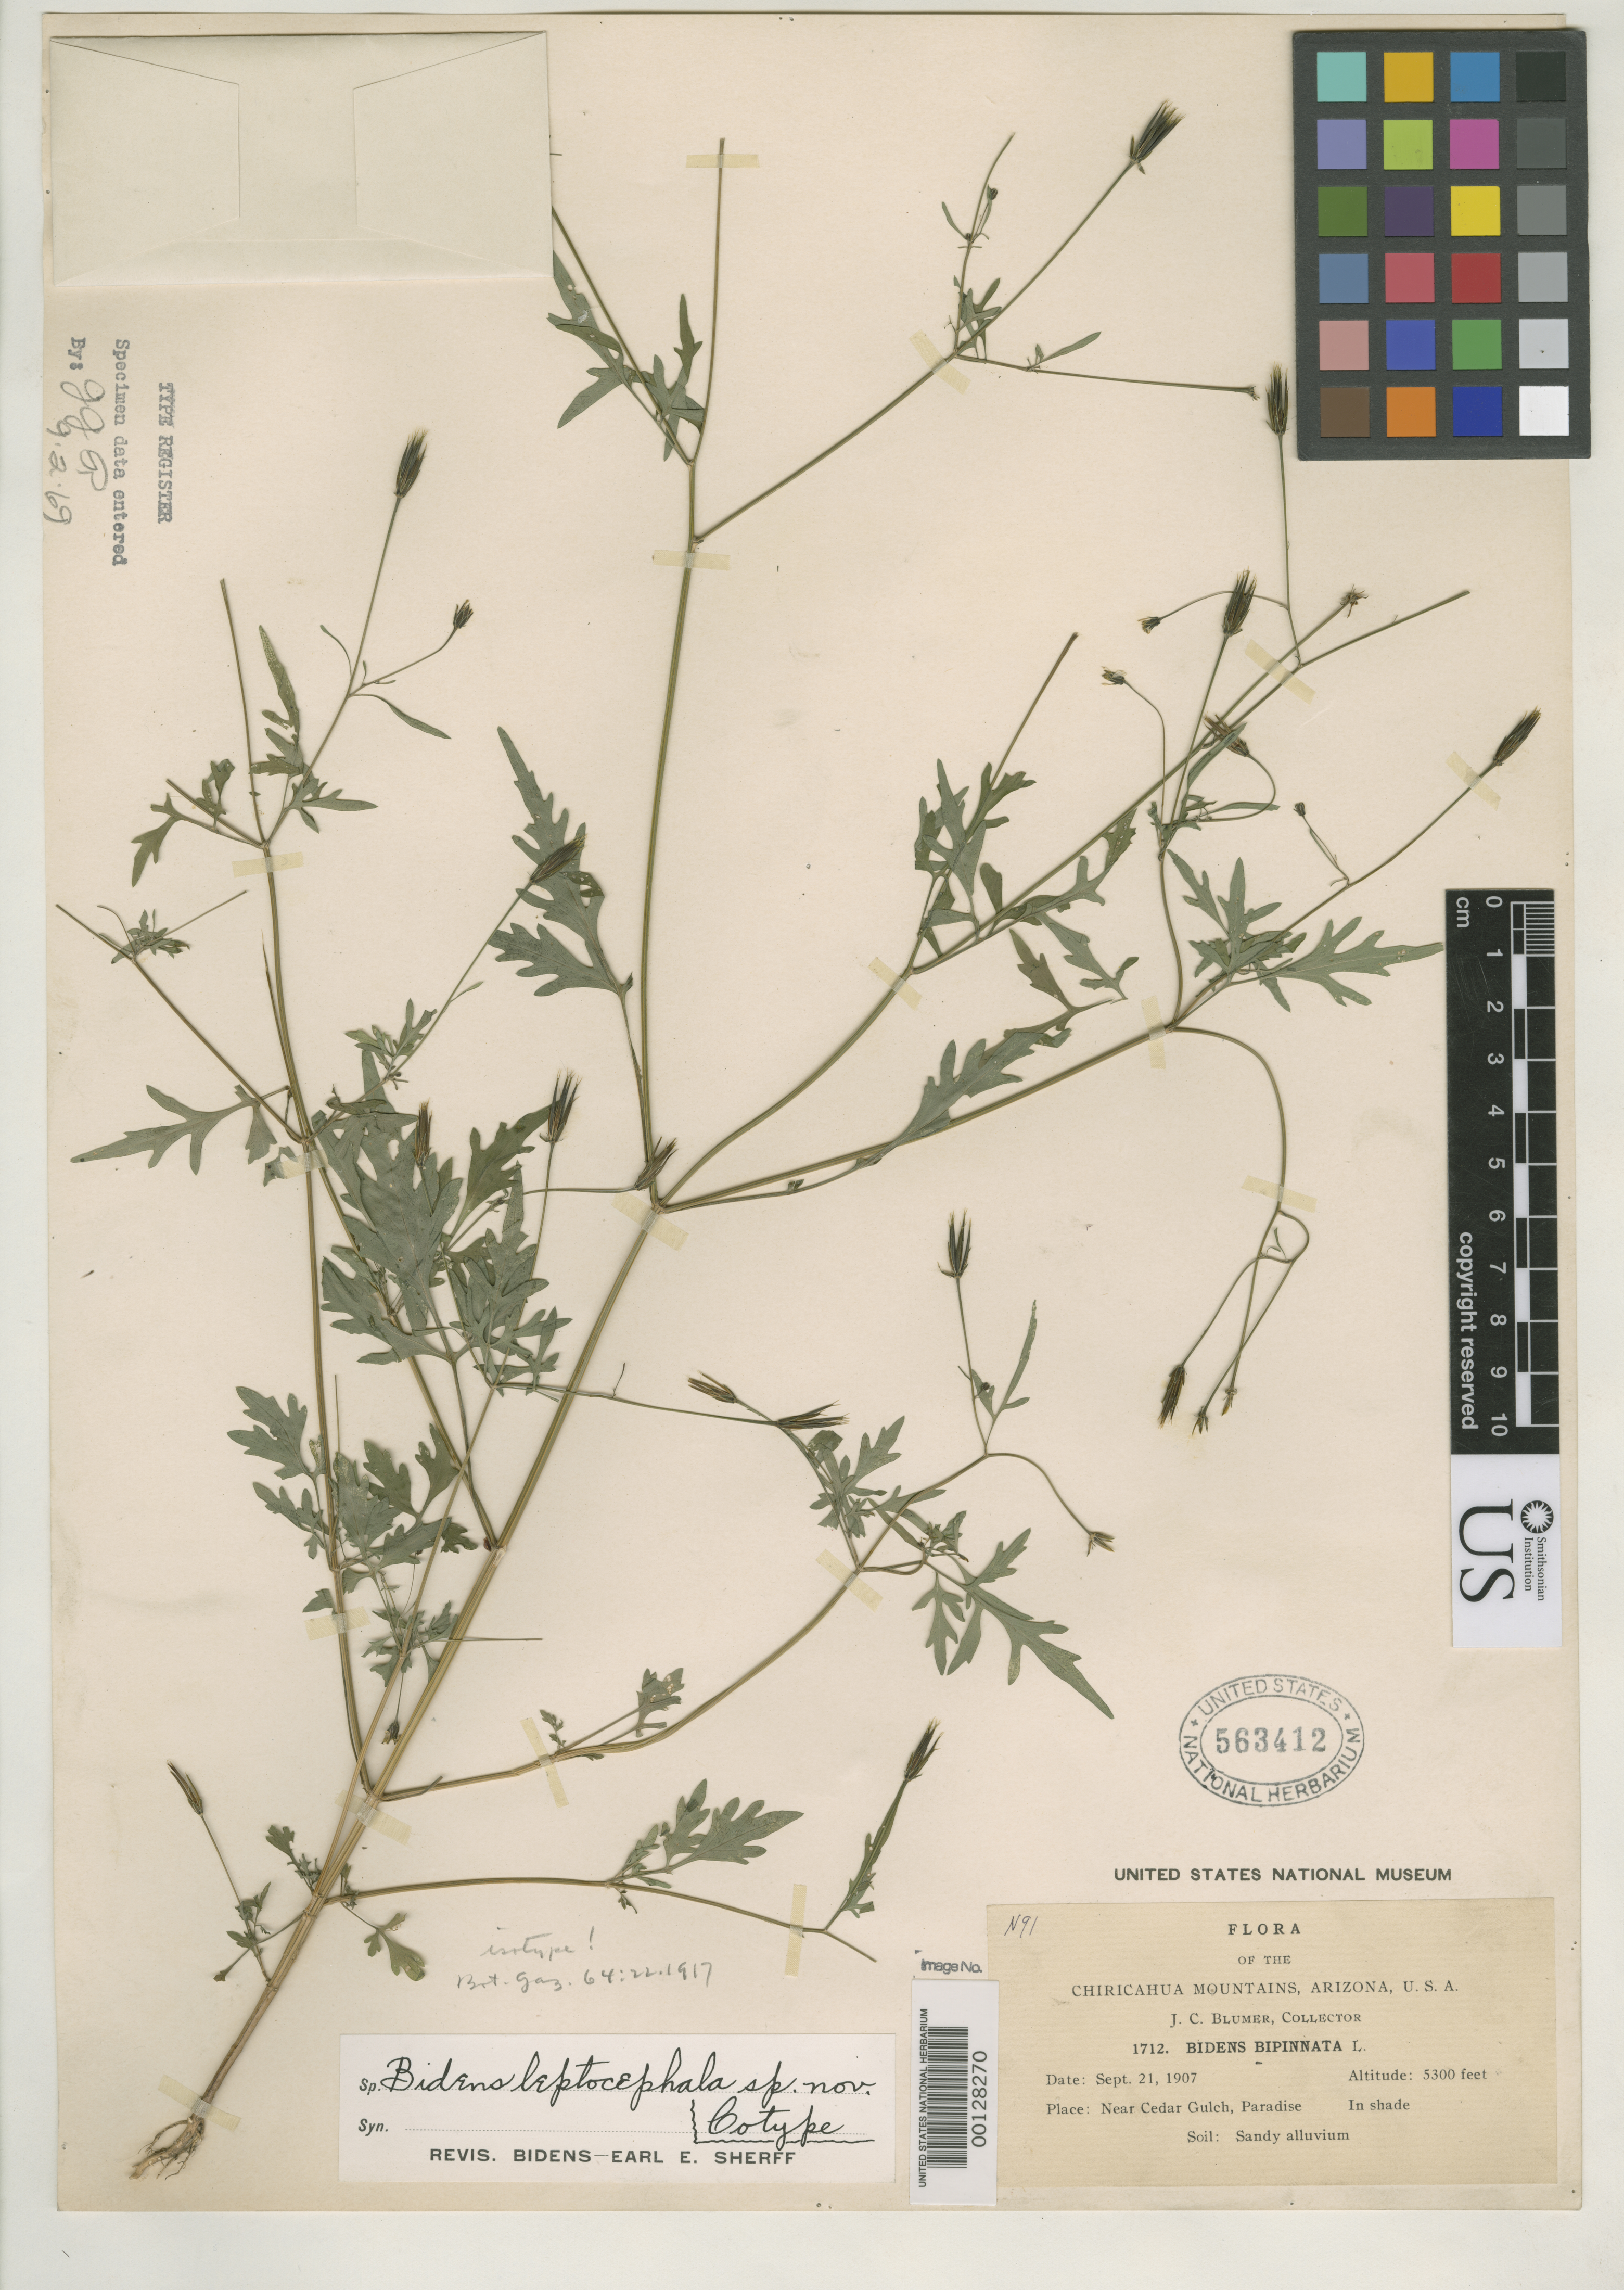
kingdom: Plantae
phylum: Tracheophyta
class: Magnoliopsida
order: Asterales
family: Asteraceae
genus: Bidens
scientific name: Bidens leptocephala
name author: Sherff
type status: Isotype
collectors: J. C. Blumer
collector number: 1712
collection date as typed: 21 Sep 1907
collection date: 1907-09-21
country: United States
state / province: Arizona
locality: Paradise.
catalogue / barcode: US 563412